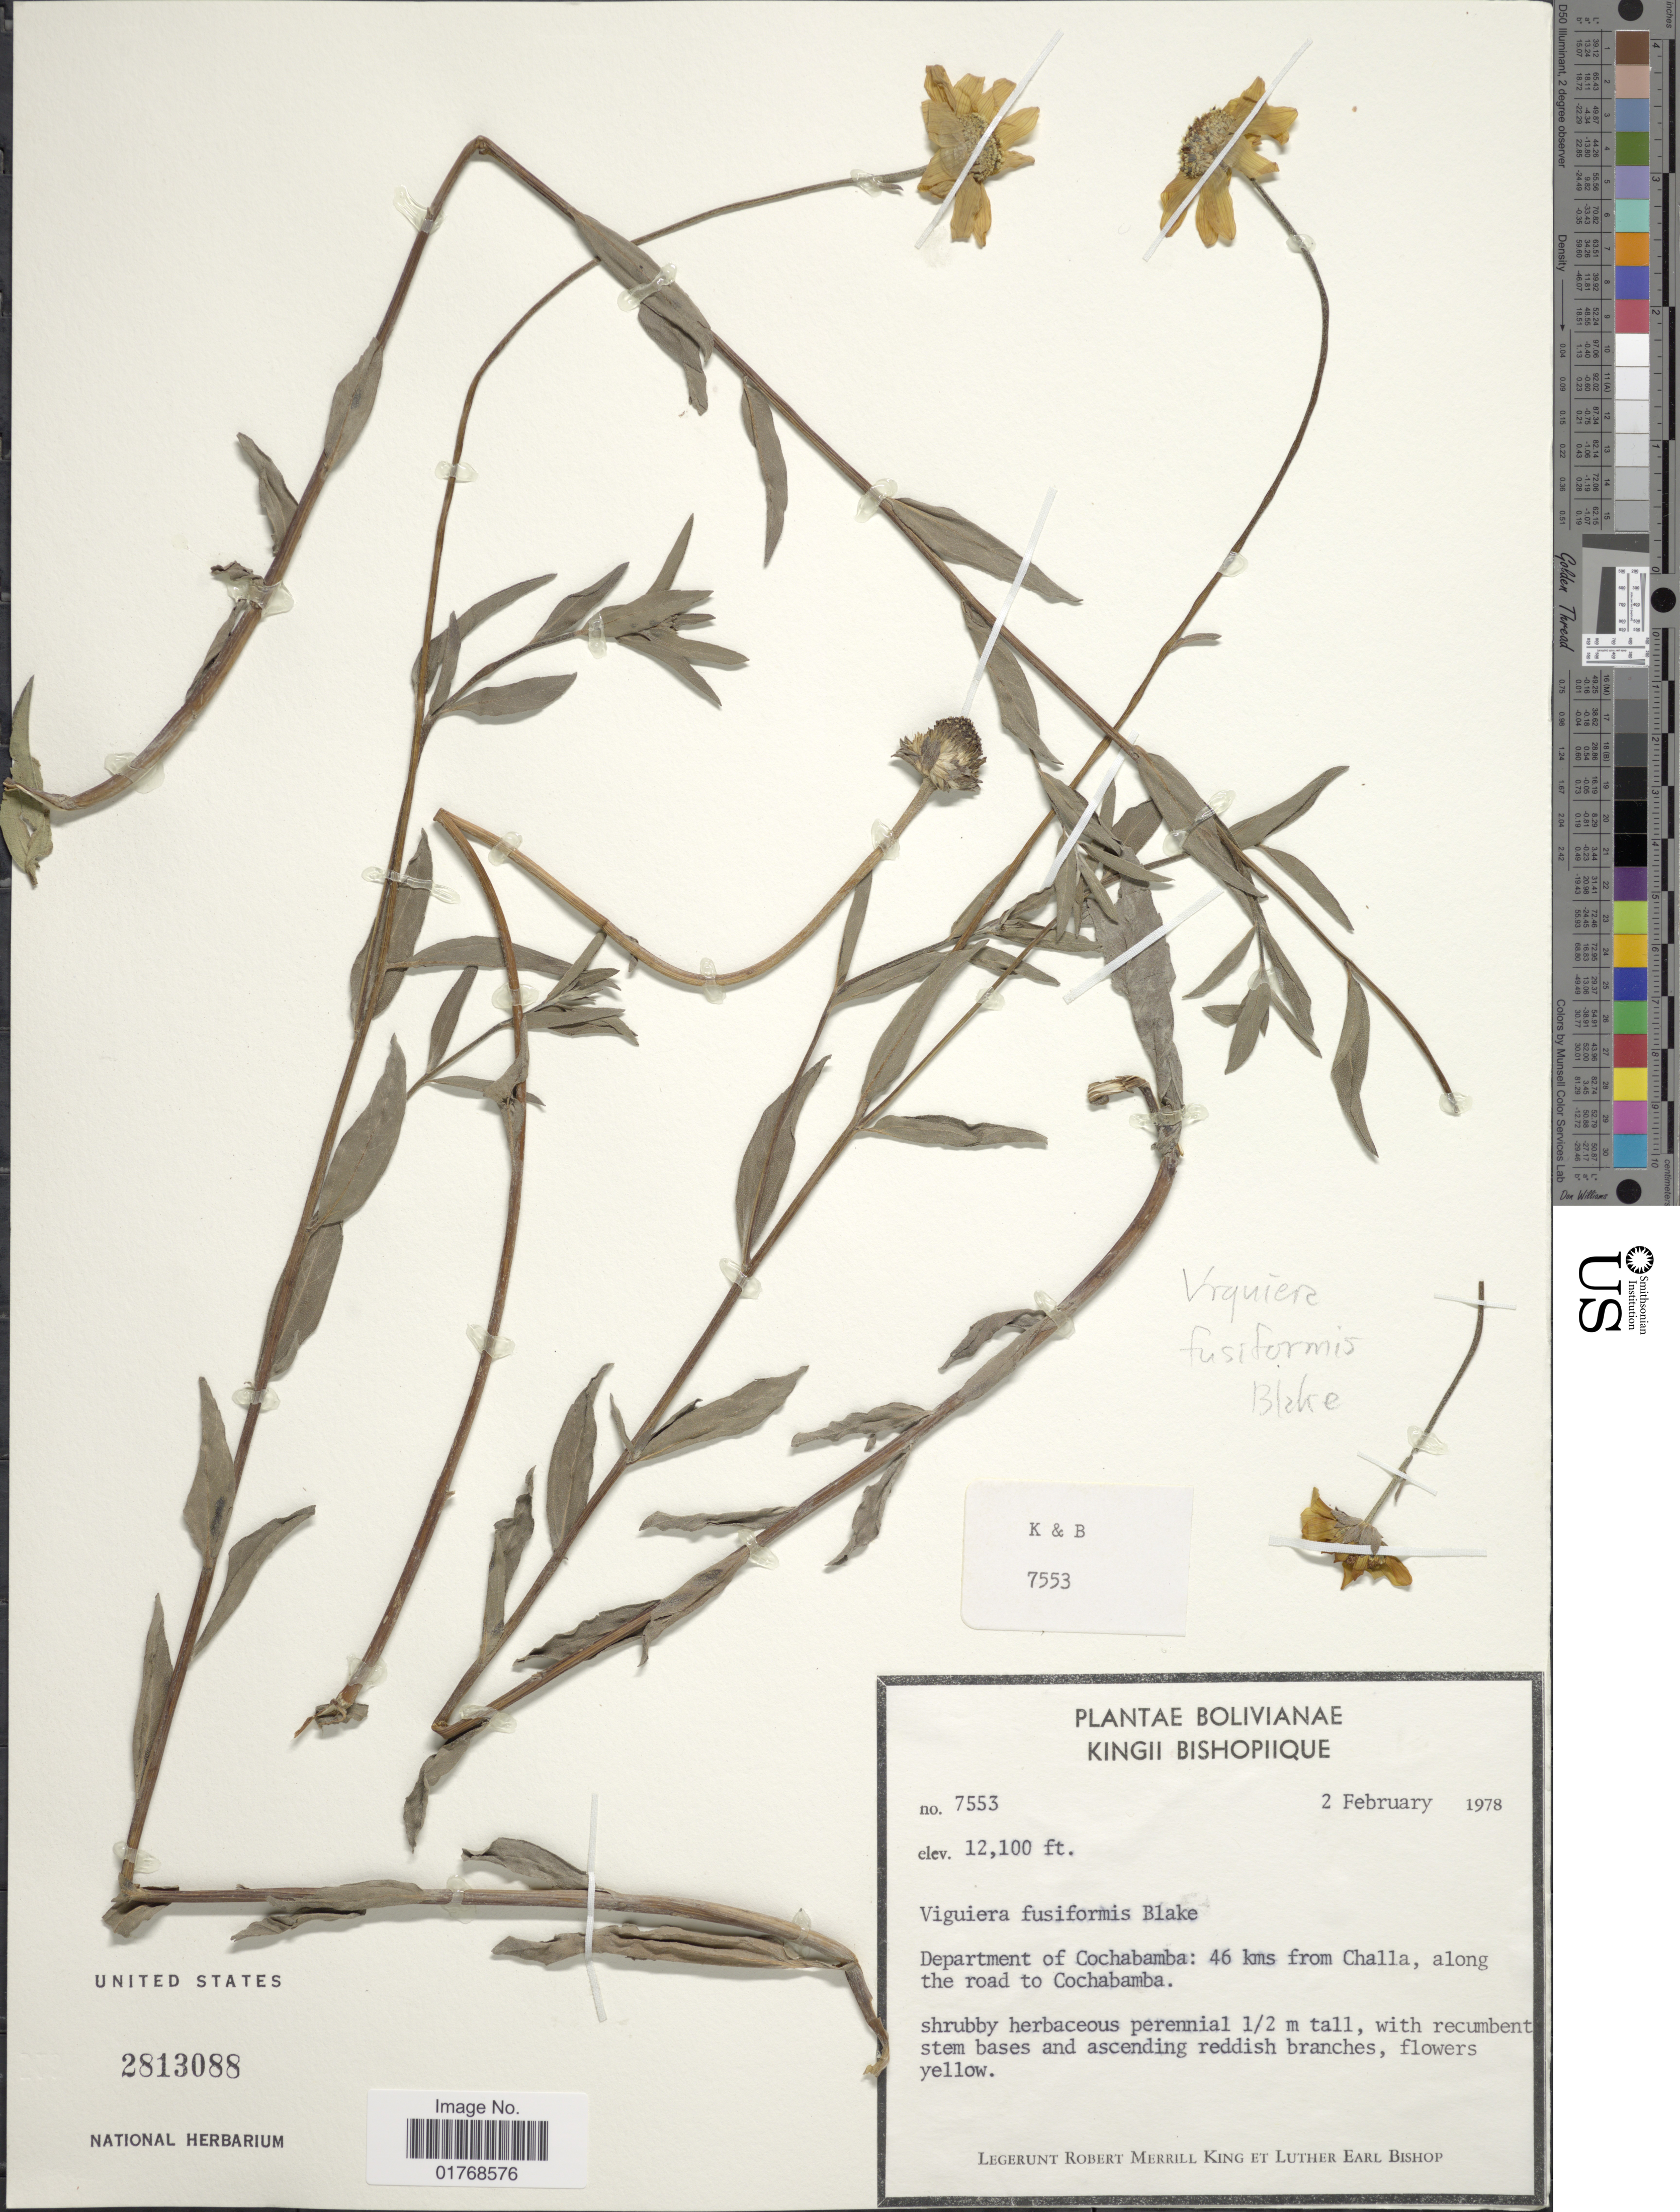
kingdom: Plantae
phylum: Tracheophyta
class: Magnoliopsida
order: Asterales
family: Asteraceae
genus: Viguiera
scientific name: Viguiera fusiformis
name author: S.F. Blake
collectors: R. M. King & L. E. Bishop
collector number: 7553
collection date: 1978-02-02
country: Bolivia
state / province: Cochabamba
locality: Department of Cochabamba: 46 kms from Challa, along the road to Cochabamba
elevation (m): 3688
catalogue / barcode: US 2813088